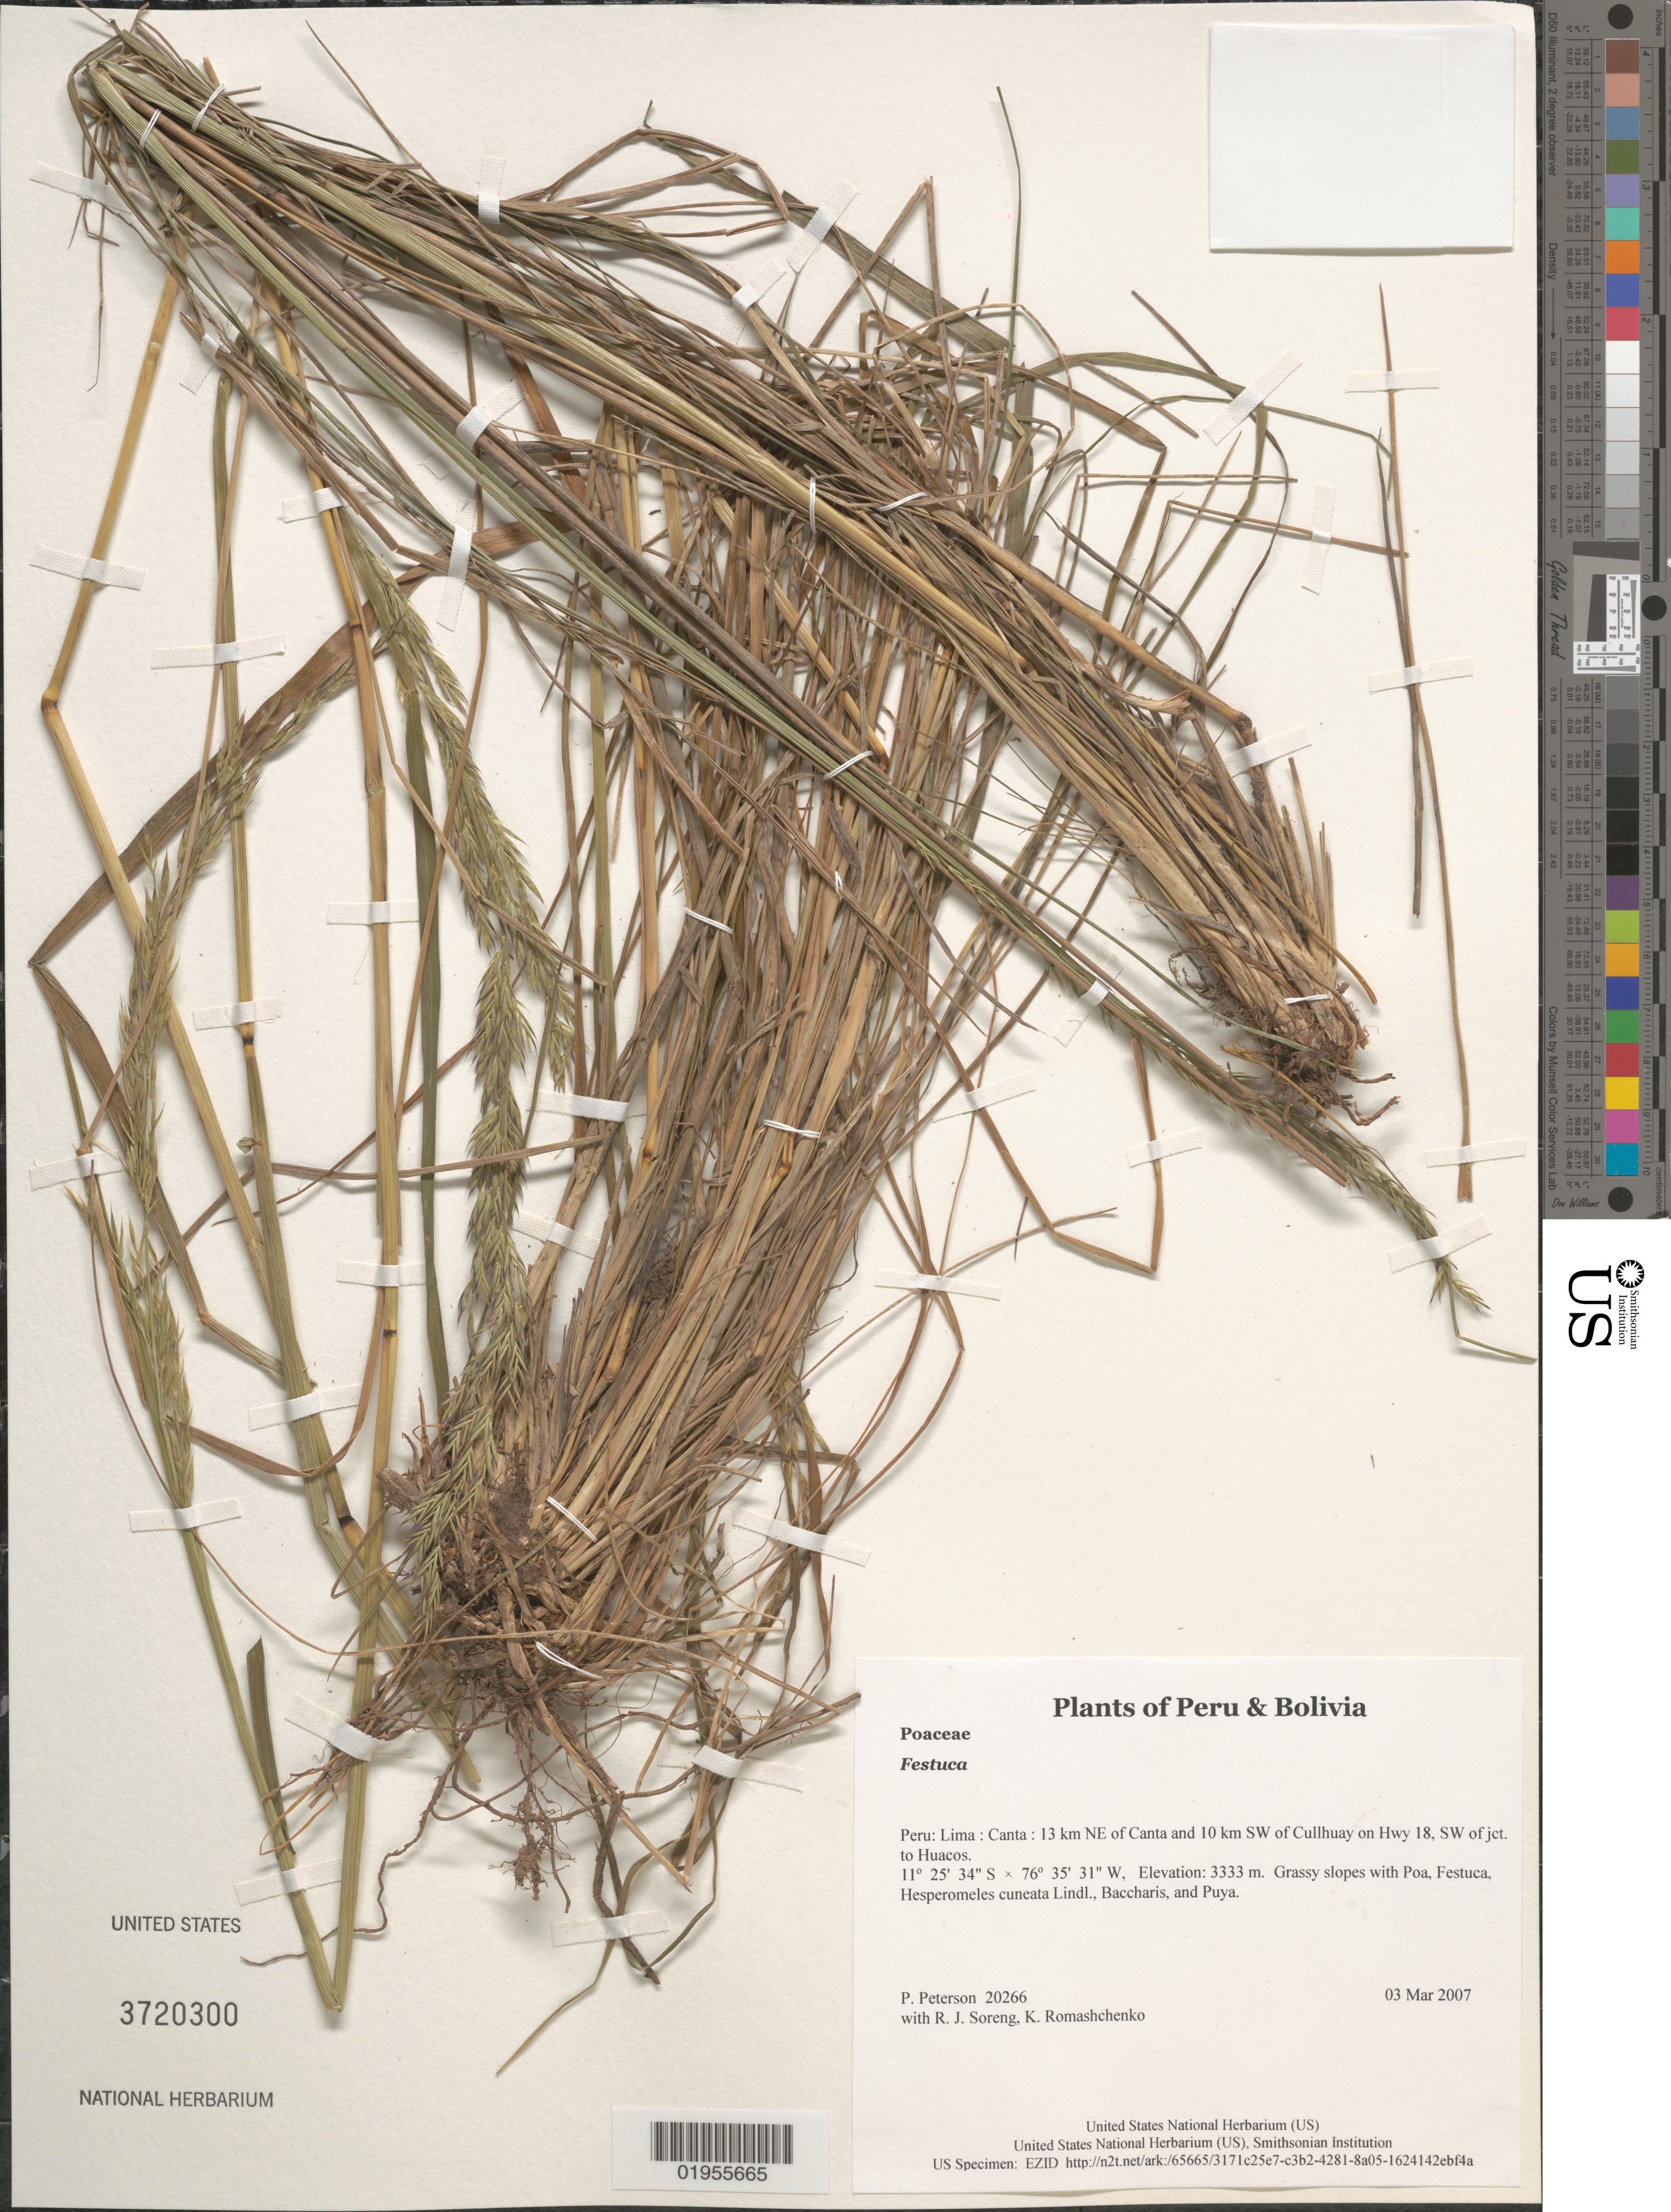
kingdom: Plantae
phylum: Tracheophyta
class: Liliopsida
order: Poales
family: Poaceae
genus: Festuca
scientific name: Festuca sp.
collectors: P. M. Peterson, R. J. Soreng & K. Romashchenko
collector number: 20266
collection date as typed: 03 Mar 2007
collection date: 2007-03-03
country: Peru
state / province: Lima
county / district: Canta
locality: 13 km NE of Canta and 10 km SW of Cullhuay on Hwy 18, SW of jct. to Huacos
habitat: Grassy slopes with Poa, Festuca, Hesperomeles cuneata Lindl., Baccharis, and Puya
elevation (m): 3333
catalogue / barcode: US 3720300